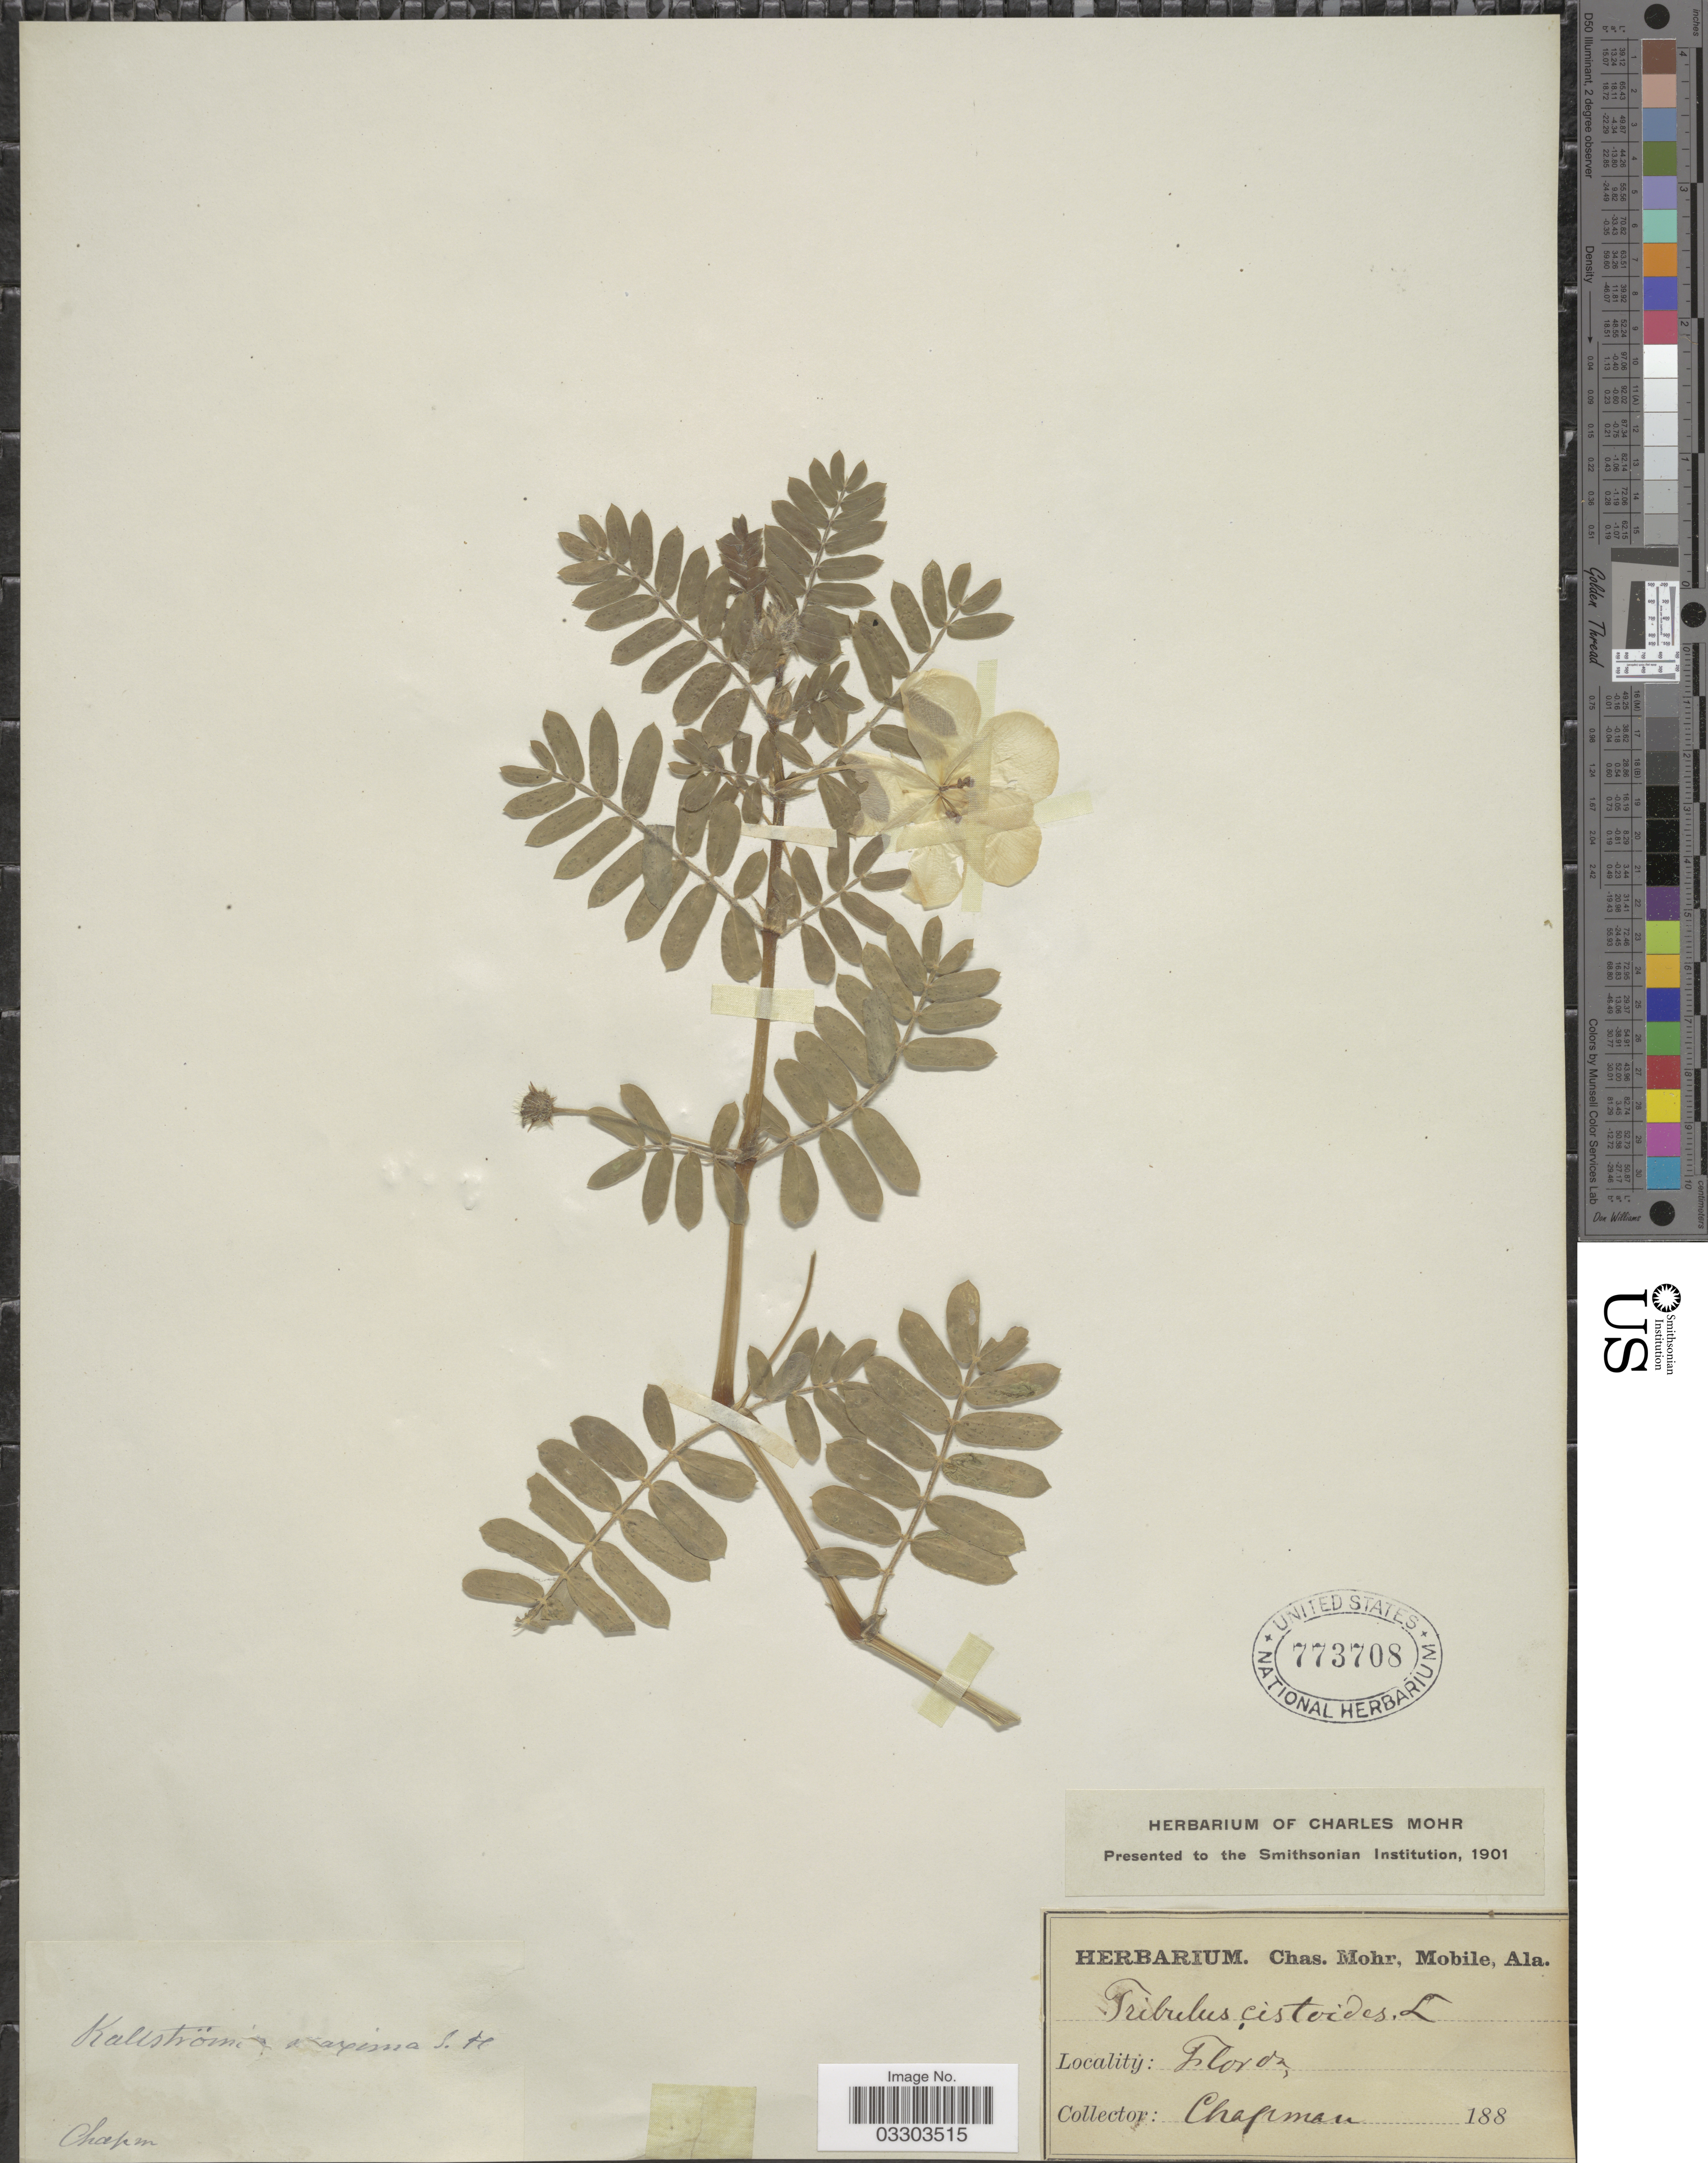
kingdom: Plantae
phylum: Tracheophyta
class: Magnoliopsida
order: Zygophyllales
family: Zygophyllaceae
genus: Tribulus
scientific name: Tribulus cistoides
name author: L.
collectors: A. Chapman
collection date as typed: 188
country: United States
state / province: Florida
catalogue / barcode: US 773708